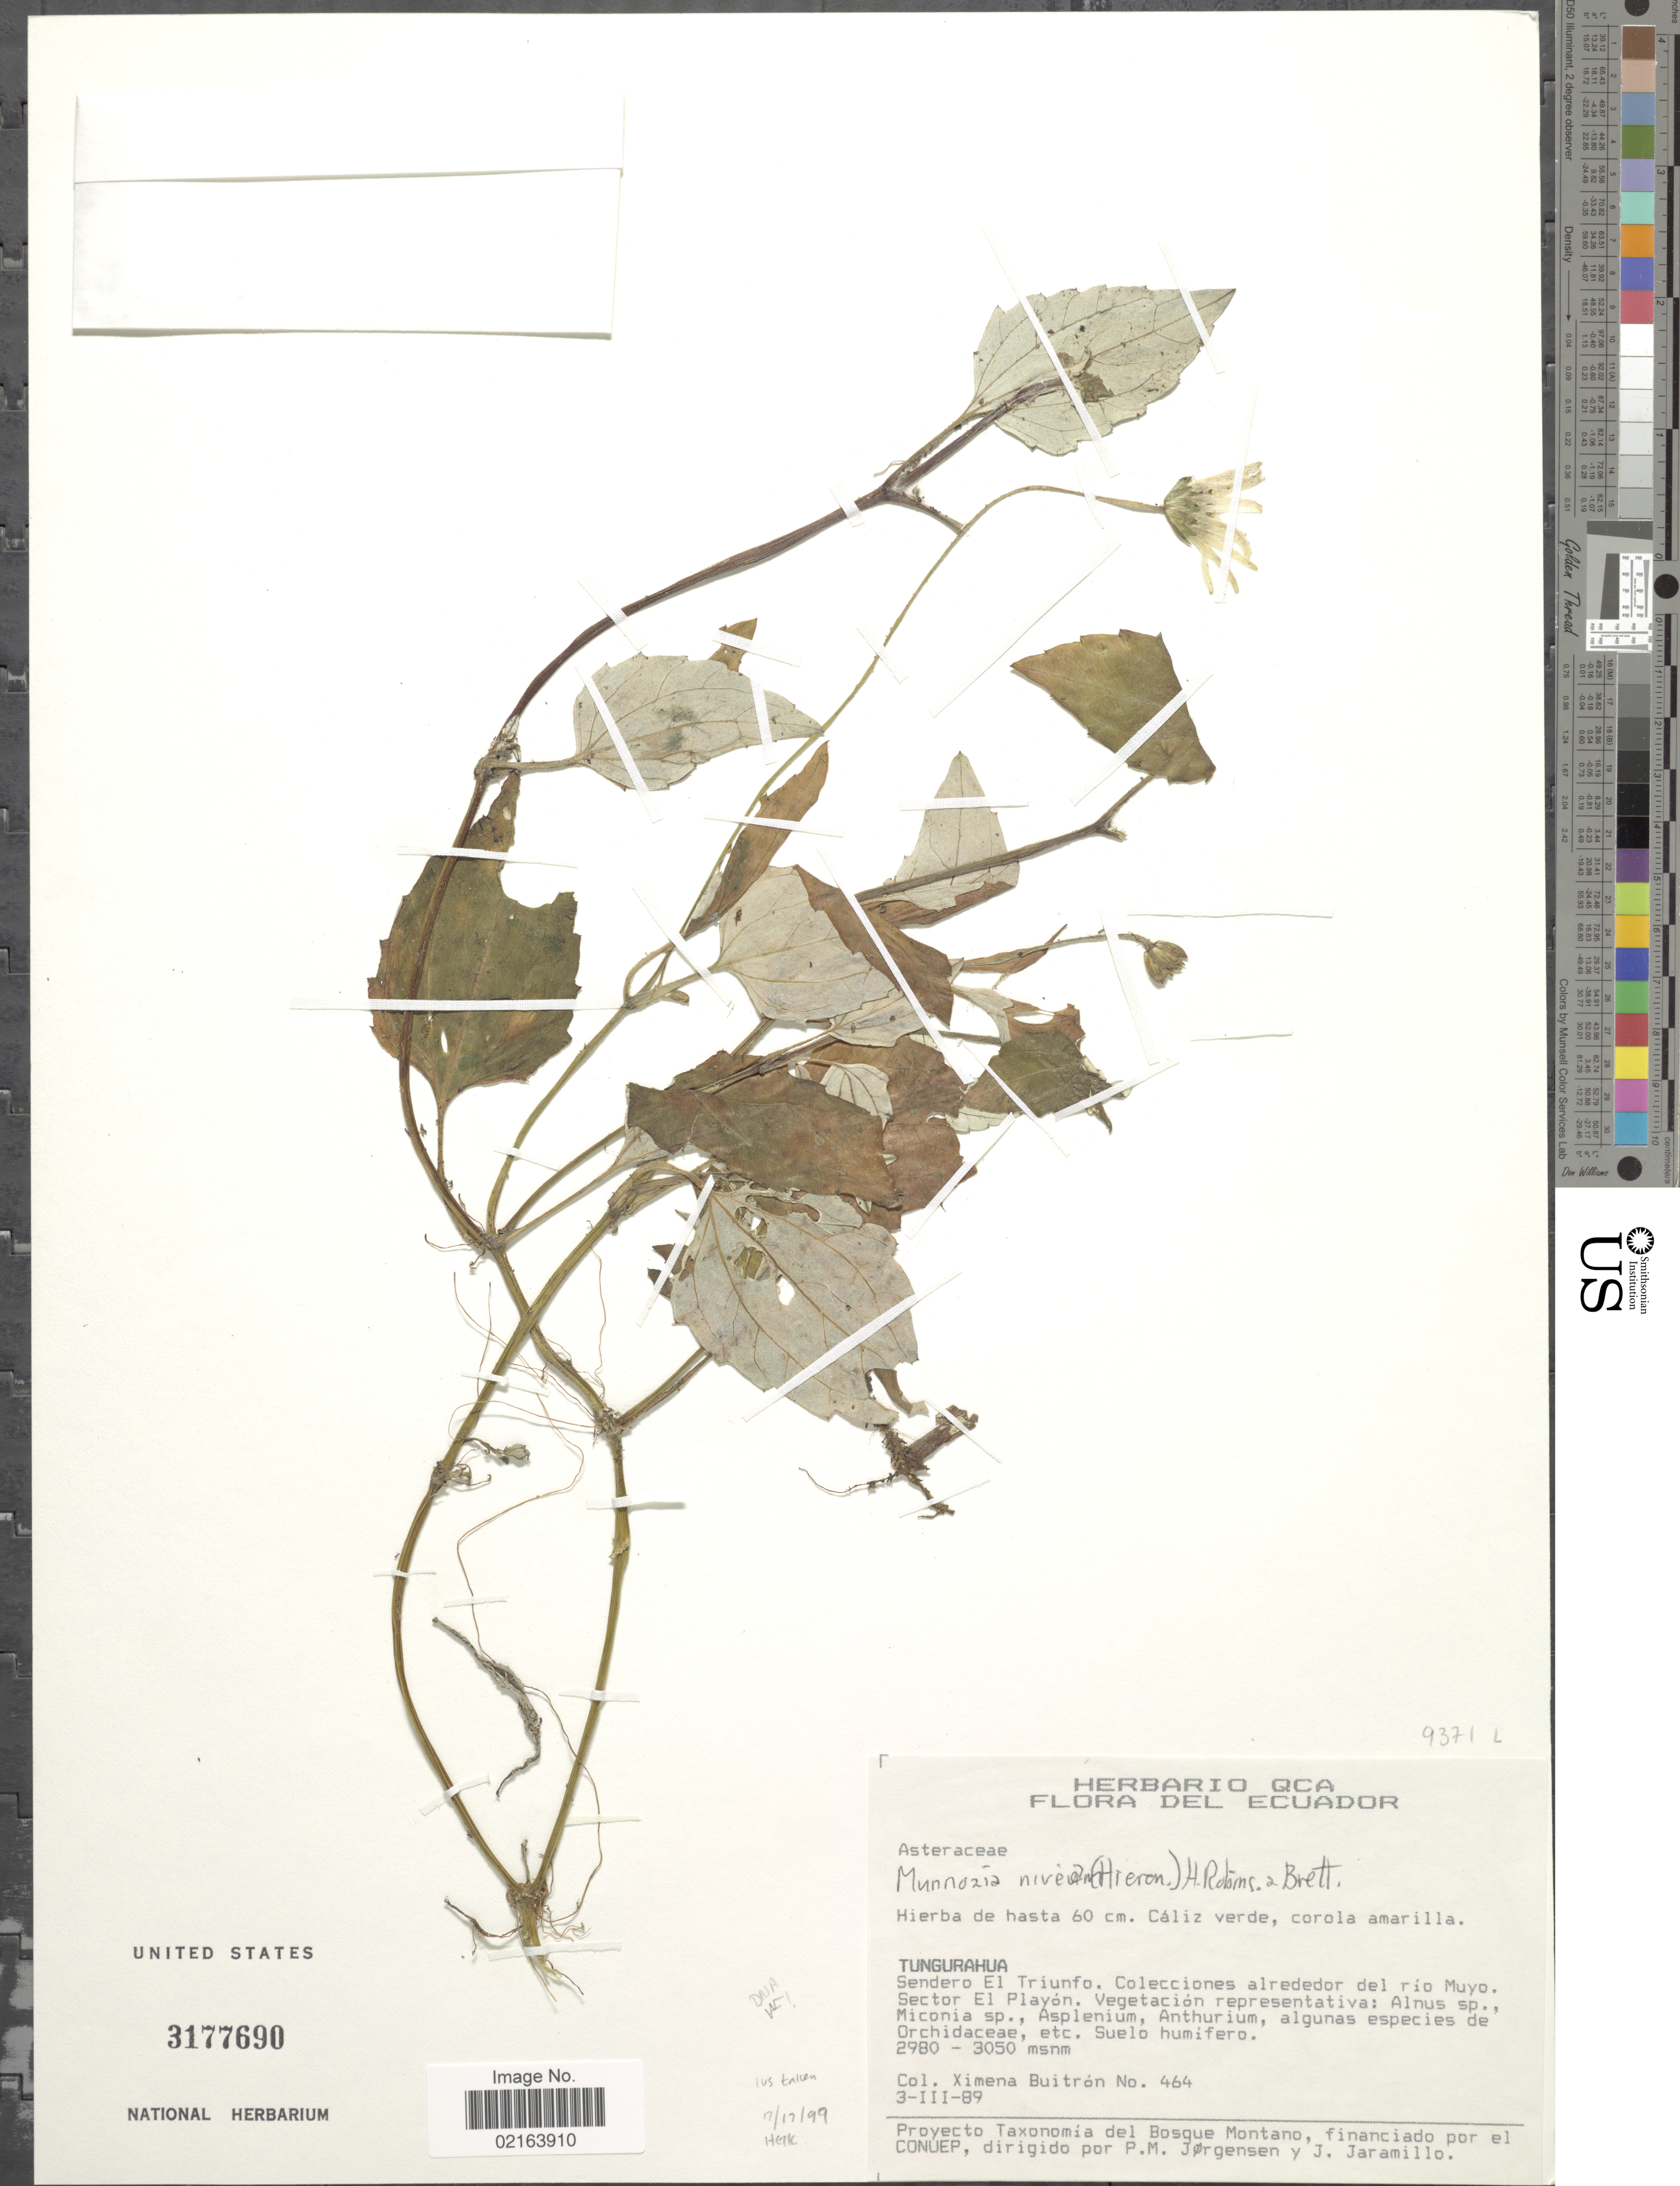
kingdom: Plantae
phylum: Tracheophyta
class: Magnoliopsida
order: Asterales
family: Asteraceae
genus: Munnozia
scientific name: Munnozia nivea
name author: (Hieron.) H. Rob. & Brettell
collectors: X. Buitrón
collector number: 464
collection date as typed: Transcribed d/m/y: 3/3/89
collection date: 1989-03-03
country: Ecuador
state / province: Tungurahua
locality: Tungurahua: Sendero El Truinfo, Colecciones alrededores del rio Muyo, Sector El Playon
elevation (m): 2980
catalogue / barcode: US 3177690